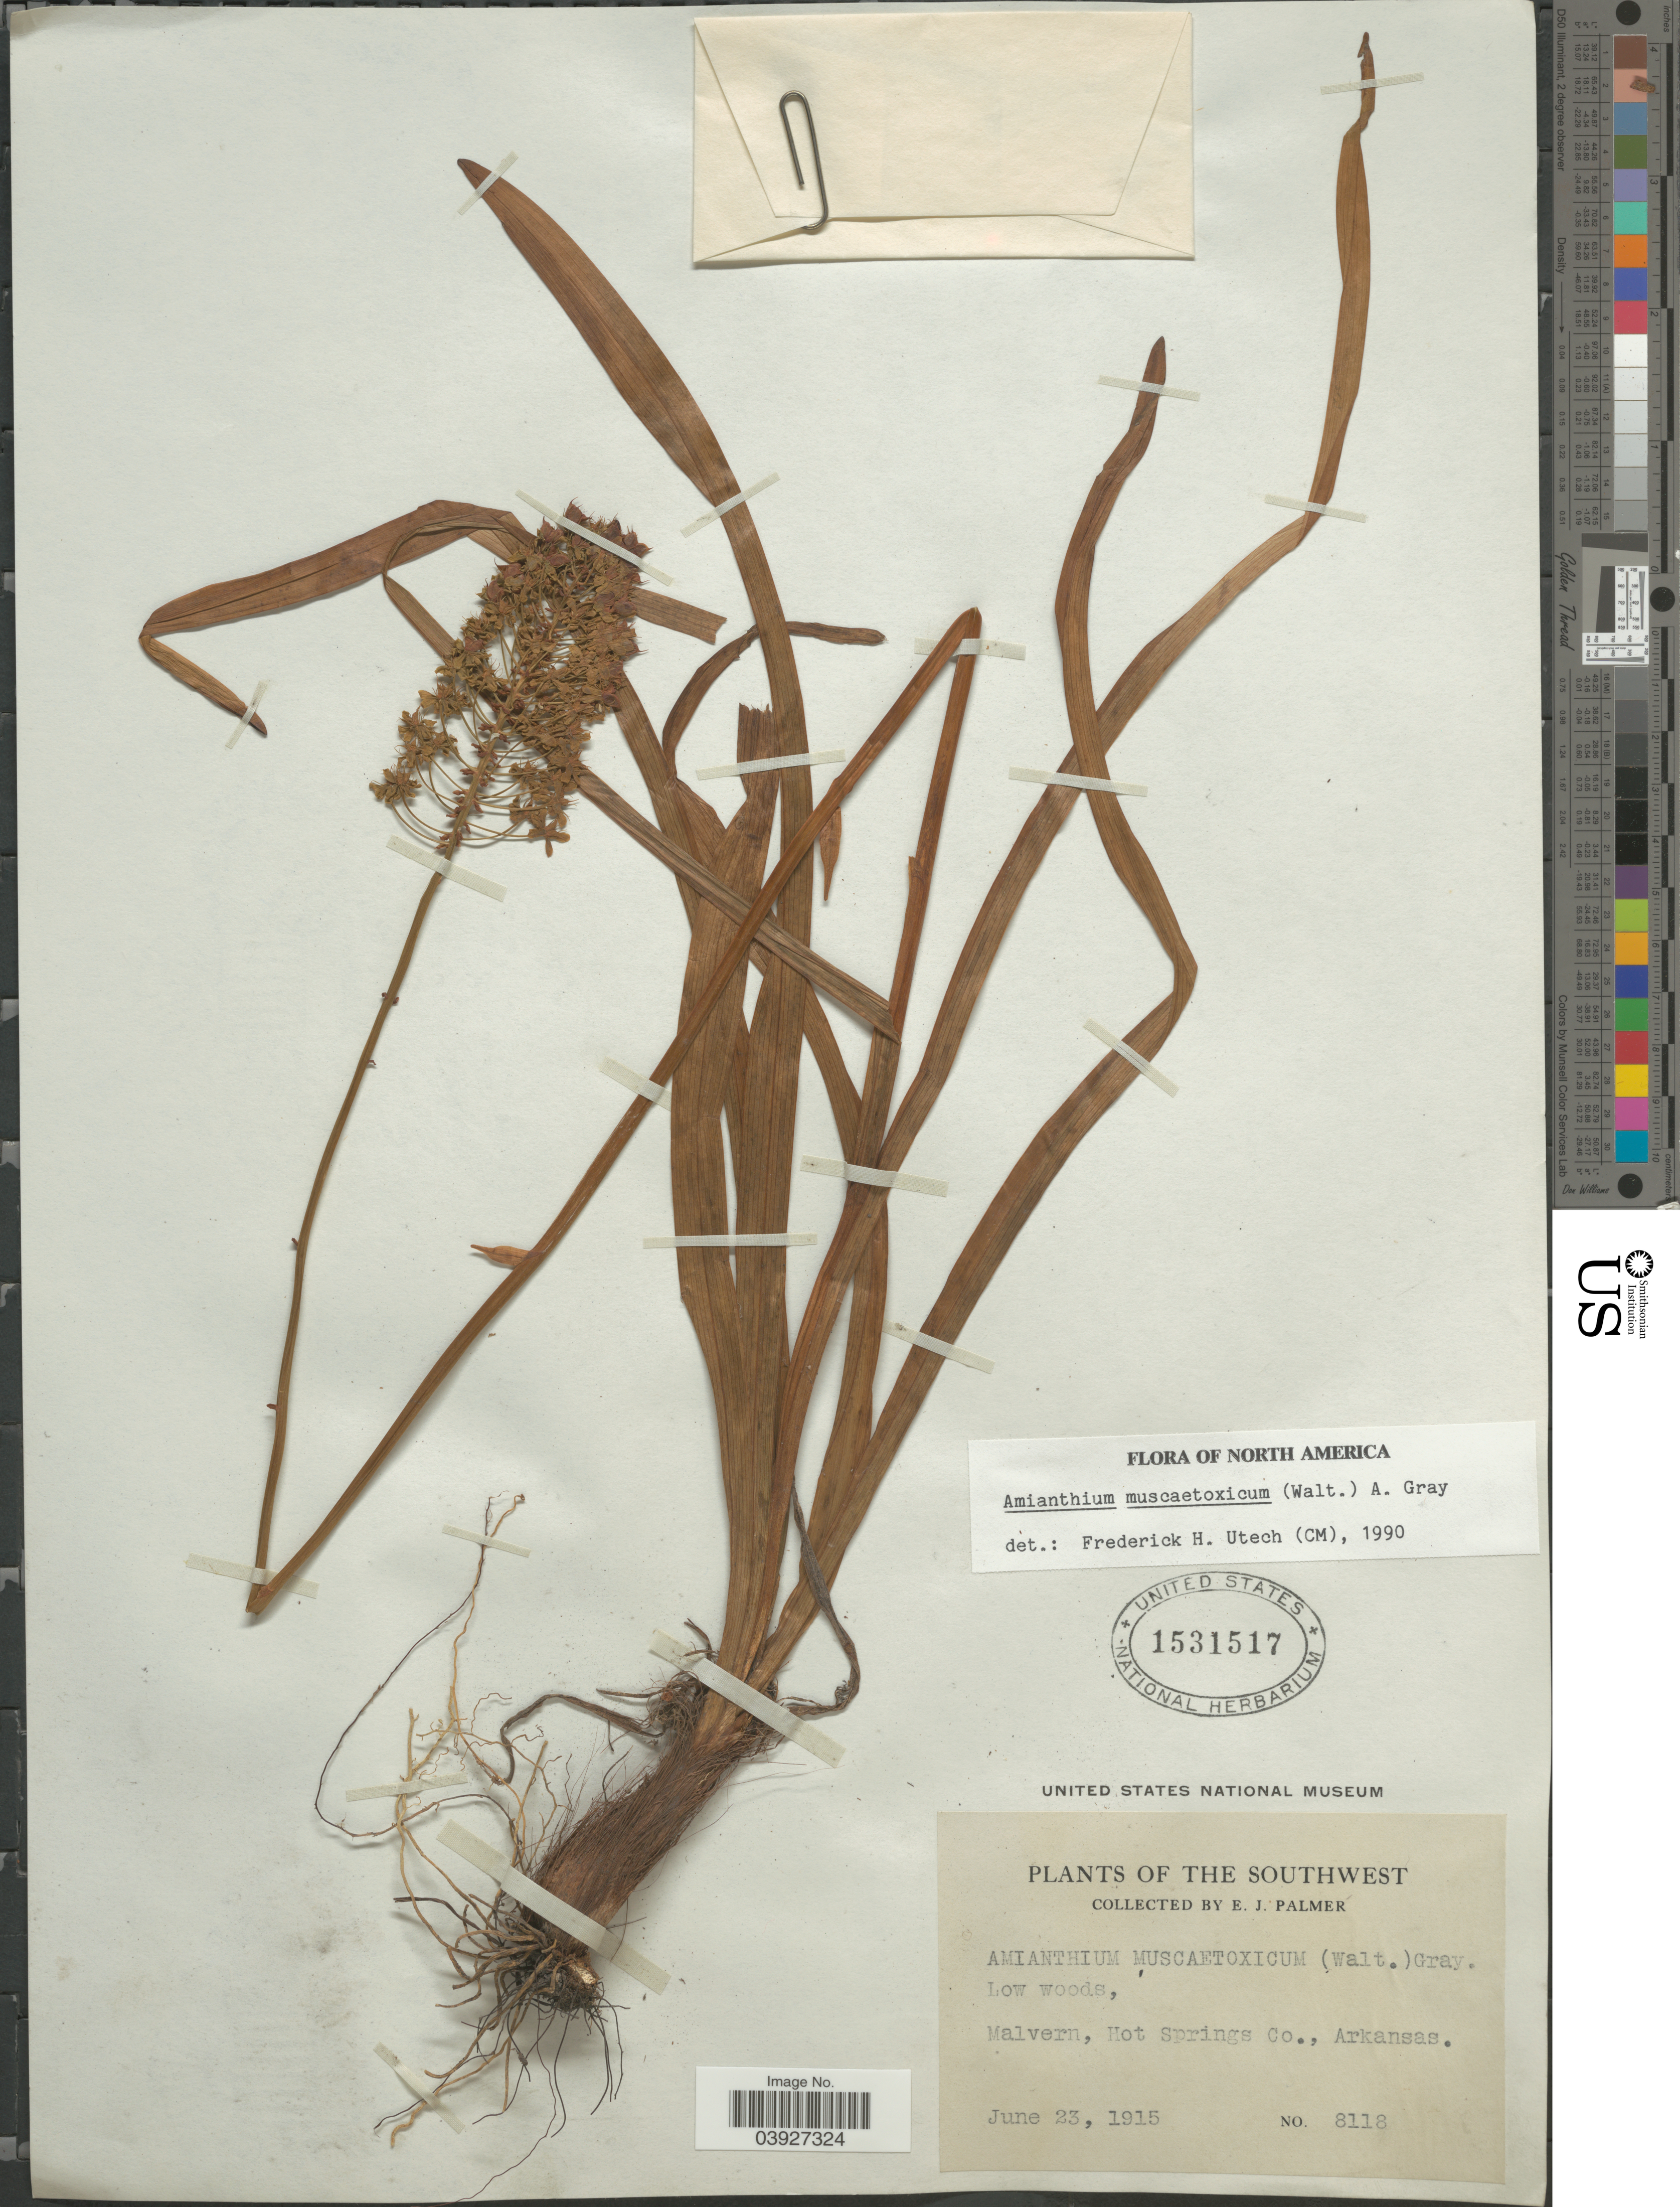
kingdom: Plantae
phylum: Tracheophyta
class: Liliopsida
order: Liliales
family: Melanthiaceae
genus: Amianthium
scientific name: Amianthium muscitoxicum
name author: (Walter) A. Gray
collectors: E. J. Palmer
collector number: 8118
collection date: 1915-06-23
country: United States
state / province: Arkansas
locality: The Southwest. Malvern, Hot Springs Co.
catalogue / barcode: US 1531517